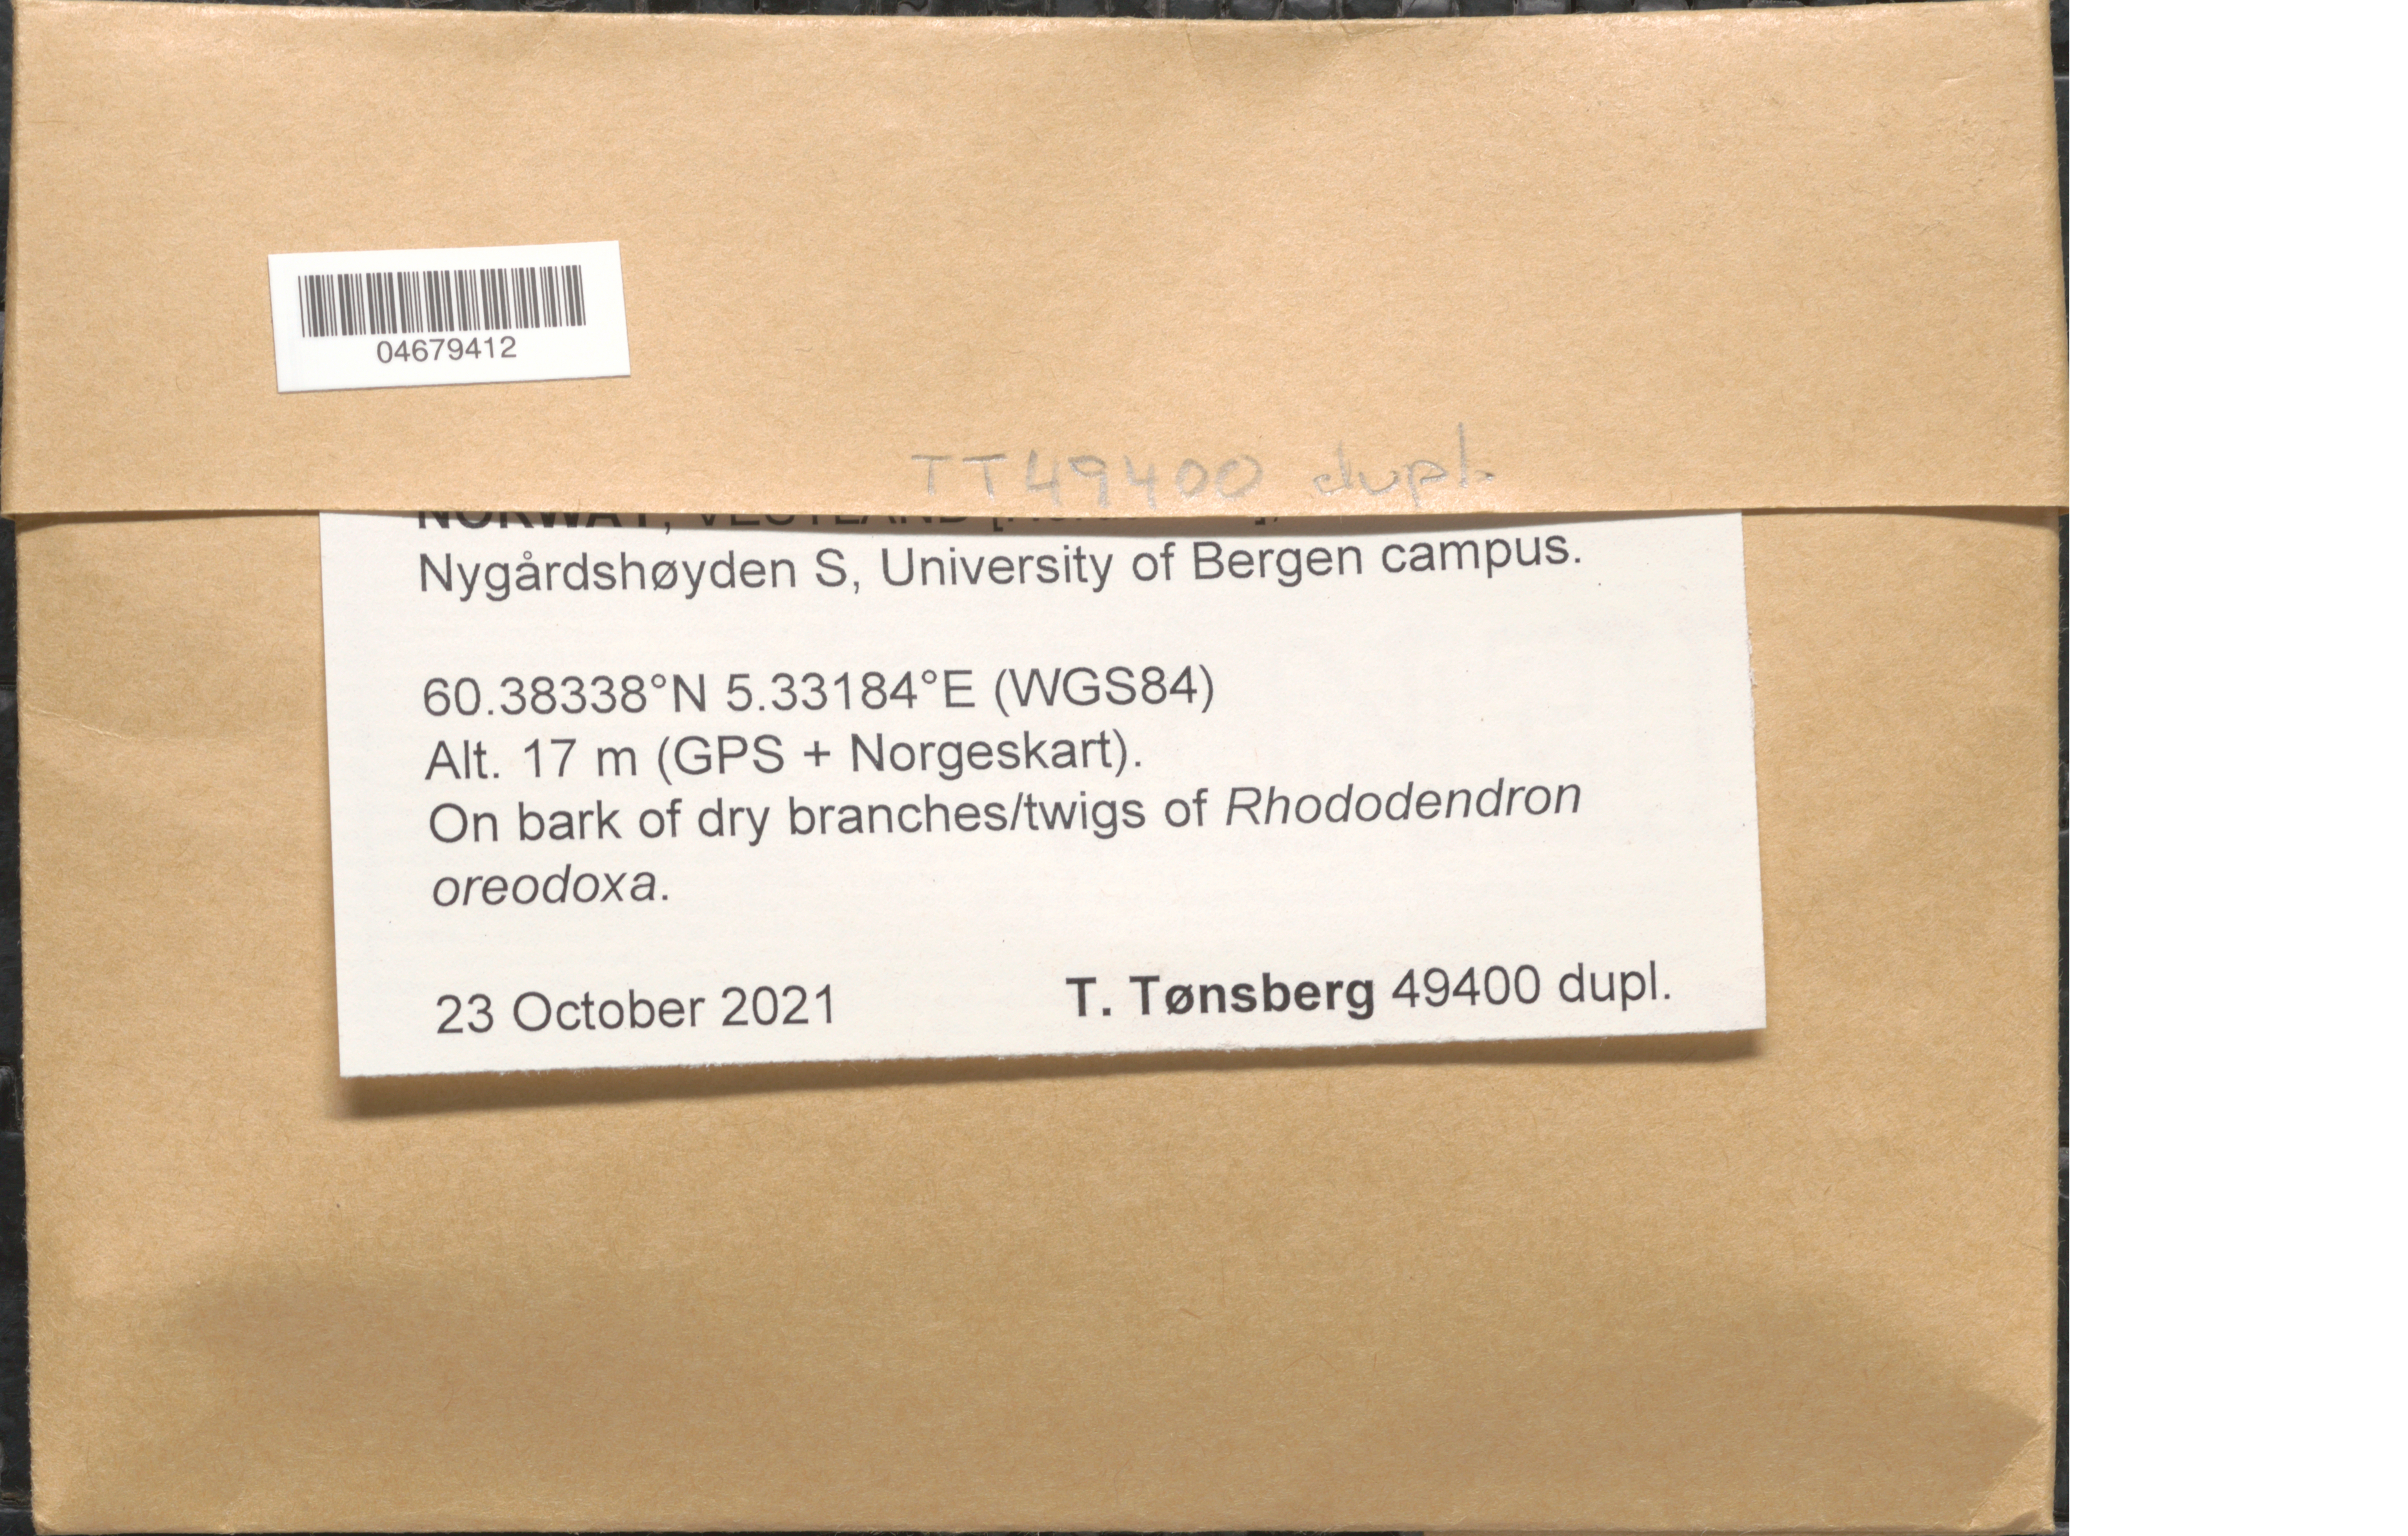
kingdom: Plantae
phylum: Tracheophyta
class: Magnoliopsida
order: Ericales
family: Ericaceae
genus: Rhododendron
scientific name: Rhododendron oreodoxa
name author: Franch.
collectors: T. Tonsberg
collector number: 49400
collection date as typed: Transcribed d/m/y: 23/10/2021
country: Norway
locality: [illegible text] Nygårdshøydeb S, University of Bergen campus.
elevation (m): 17